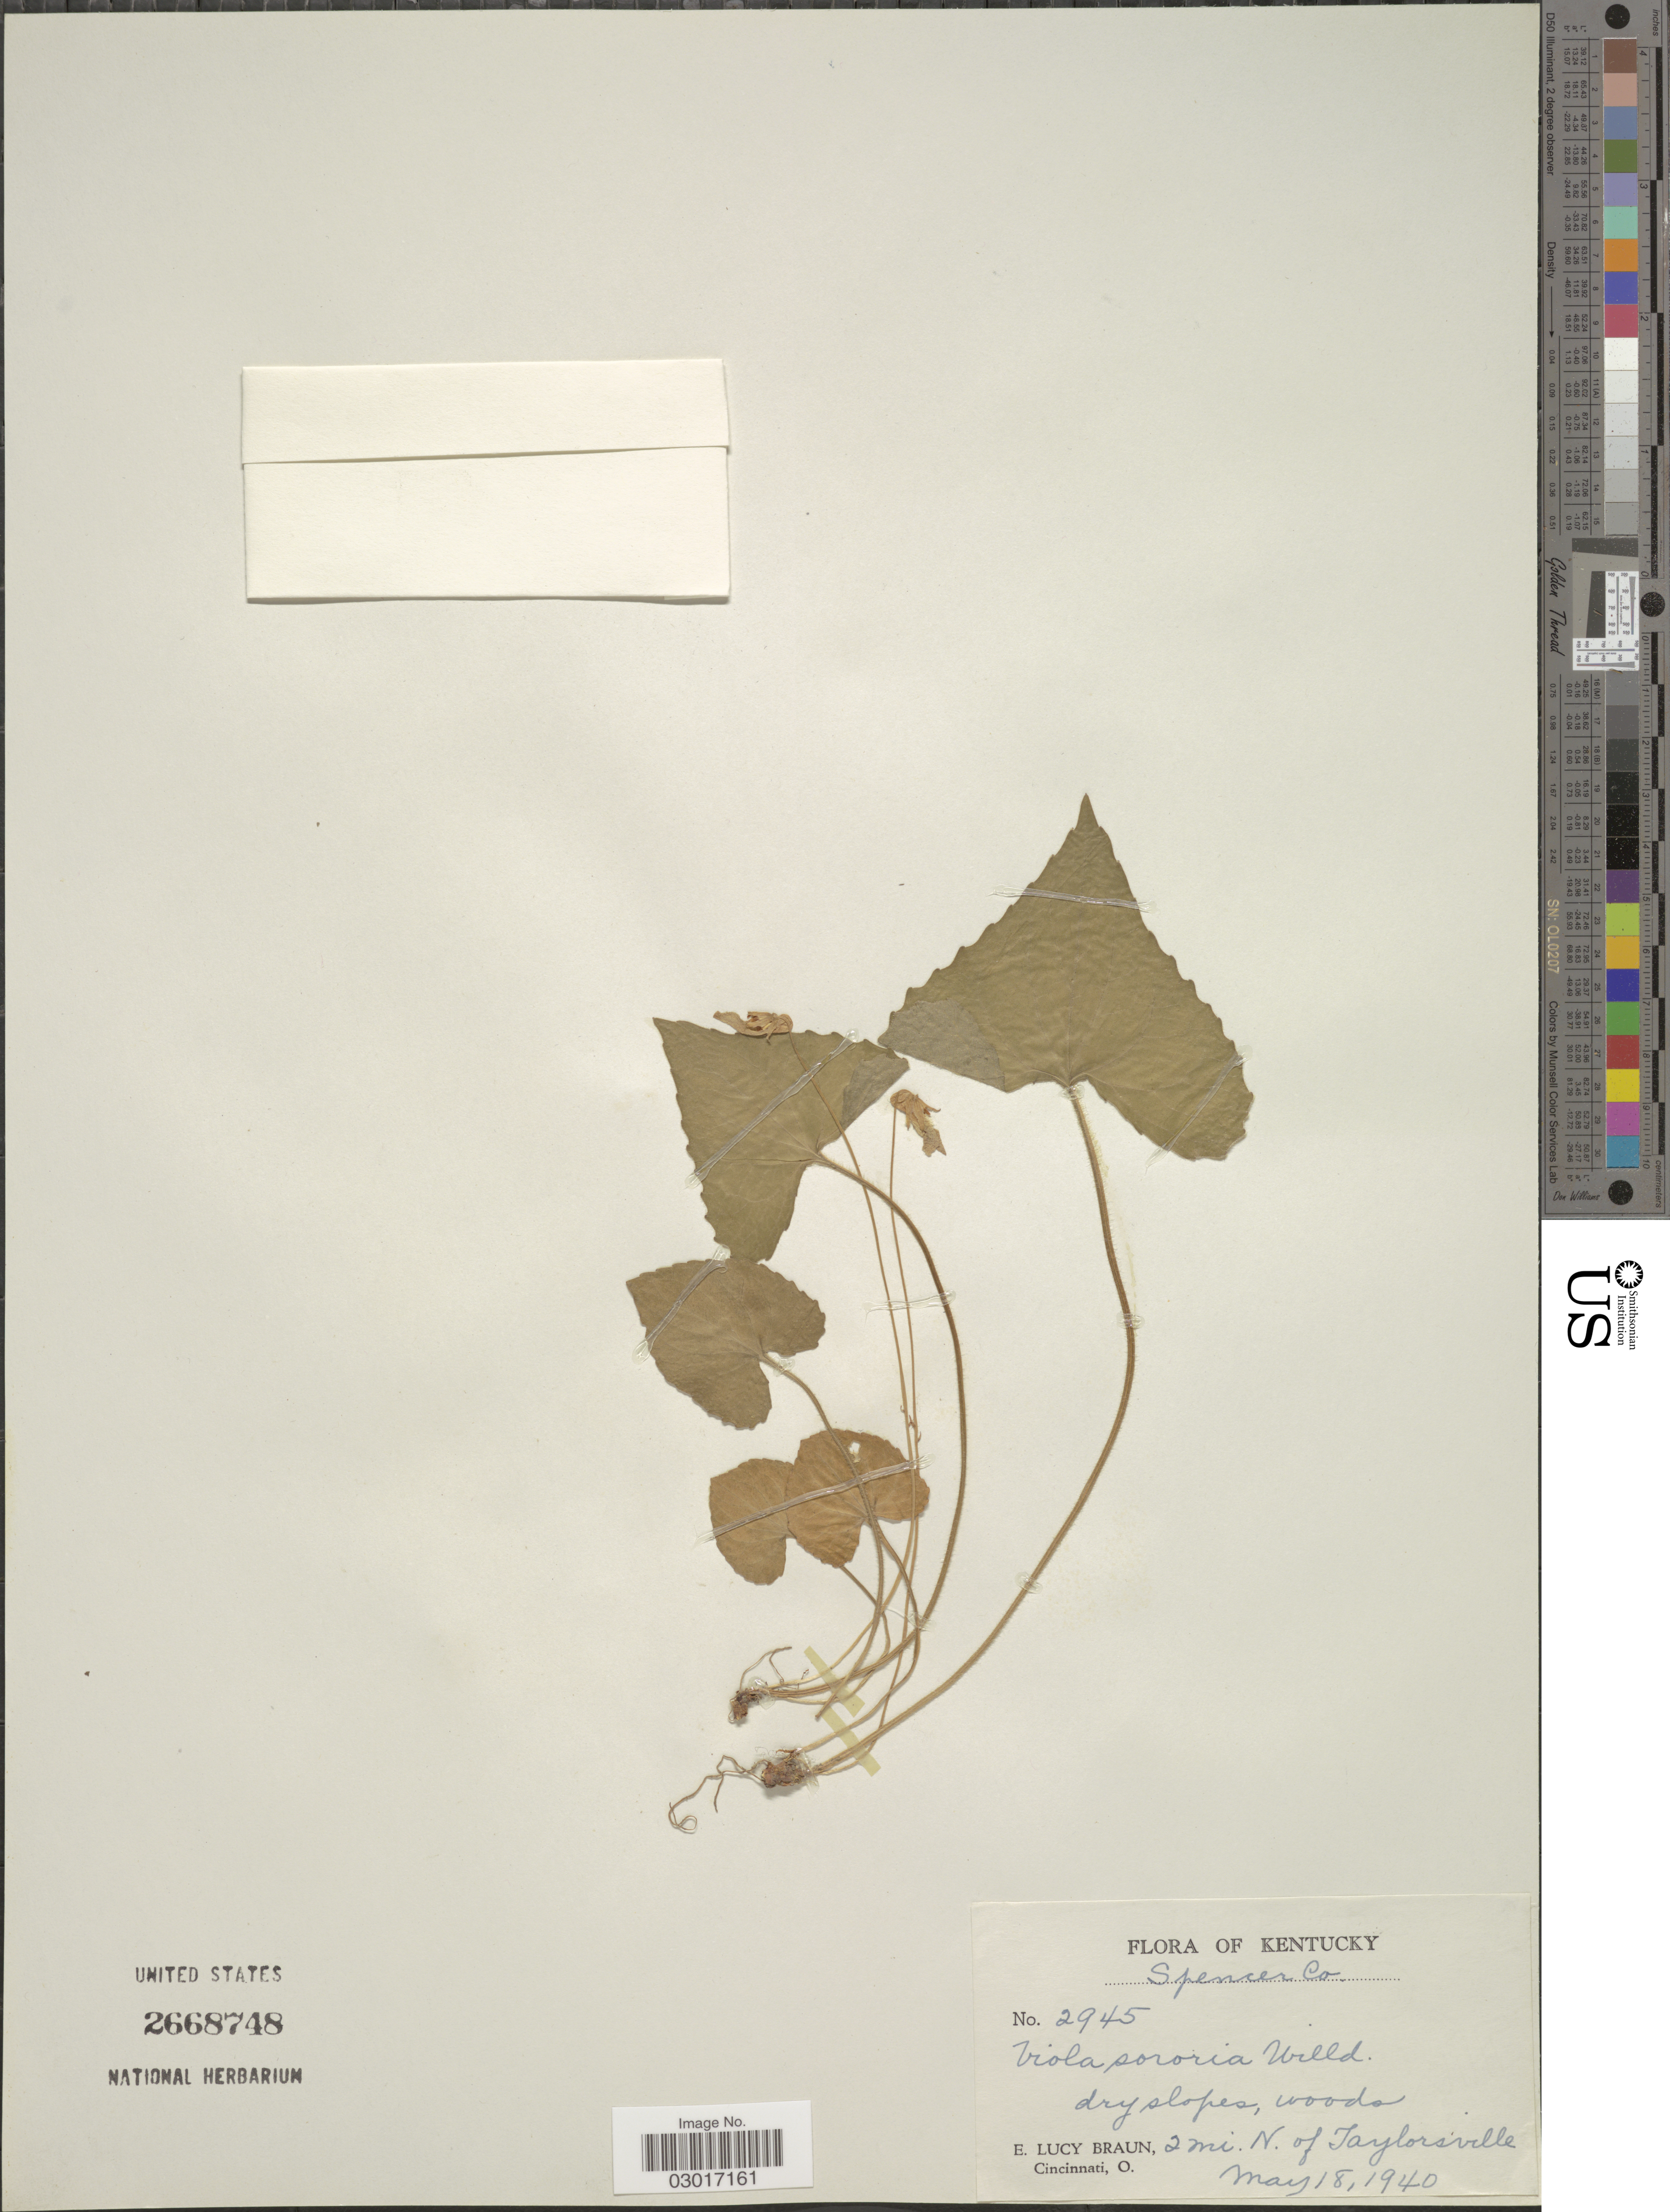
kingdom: Plantae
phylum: Tracheophyta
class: Magnoliopsida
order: Malpighiales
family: Violaceae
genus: Viola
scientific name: Viola sororia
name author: Willd.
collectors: E. L. Braun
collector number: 2945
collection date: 1940-05-18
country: United States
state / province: Kentucky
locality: Spencer Co. 2 mi. N. of Taylorsville.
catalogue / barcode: US 2668748